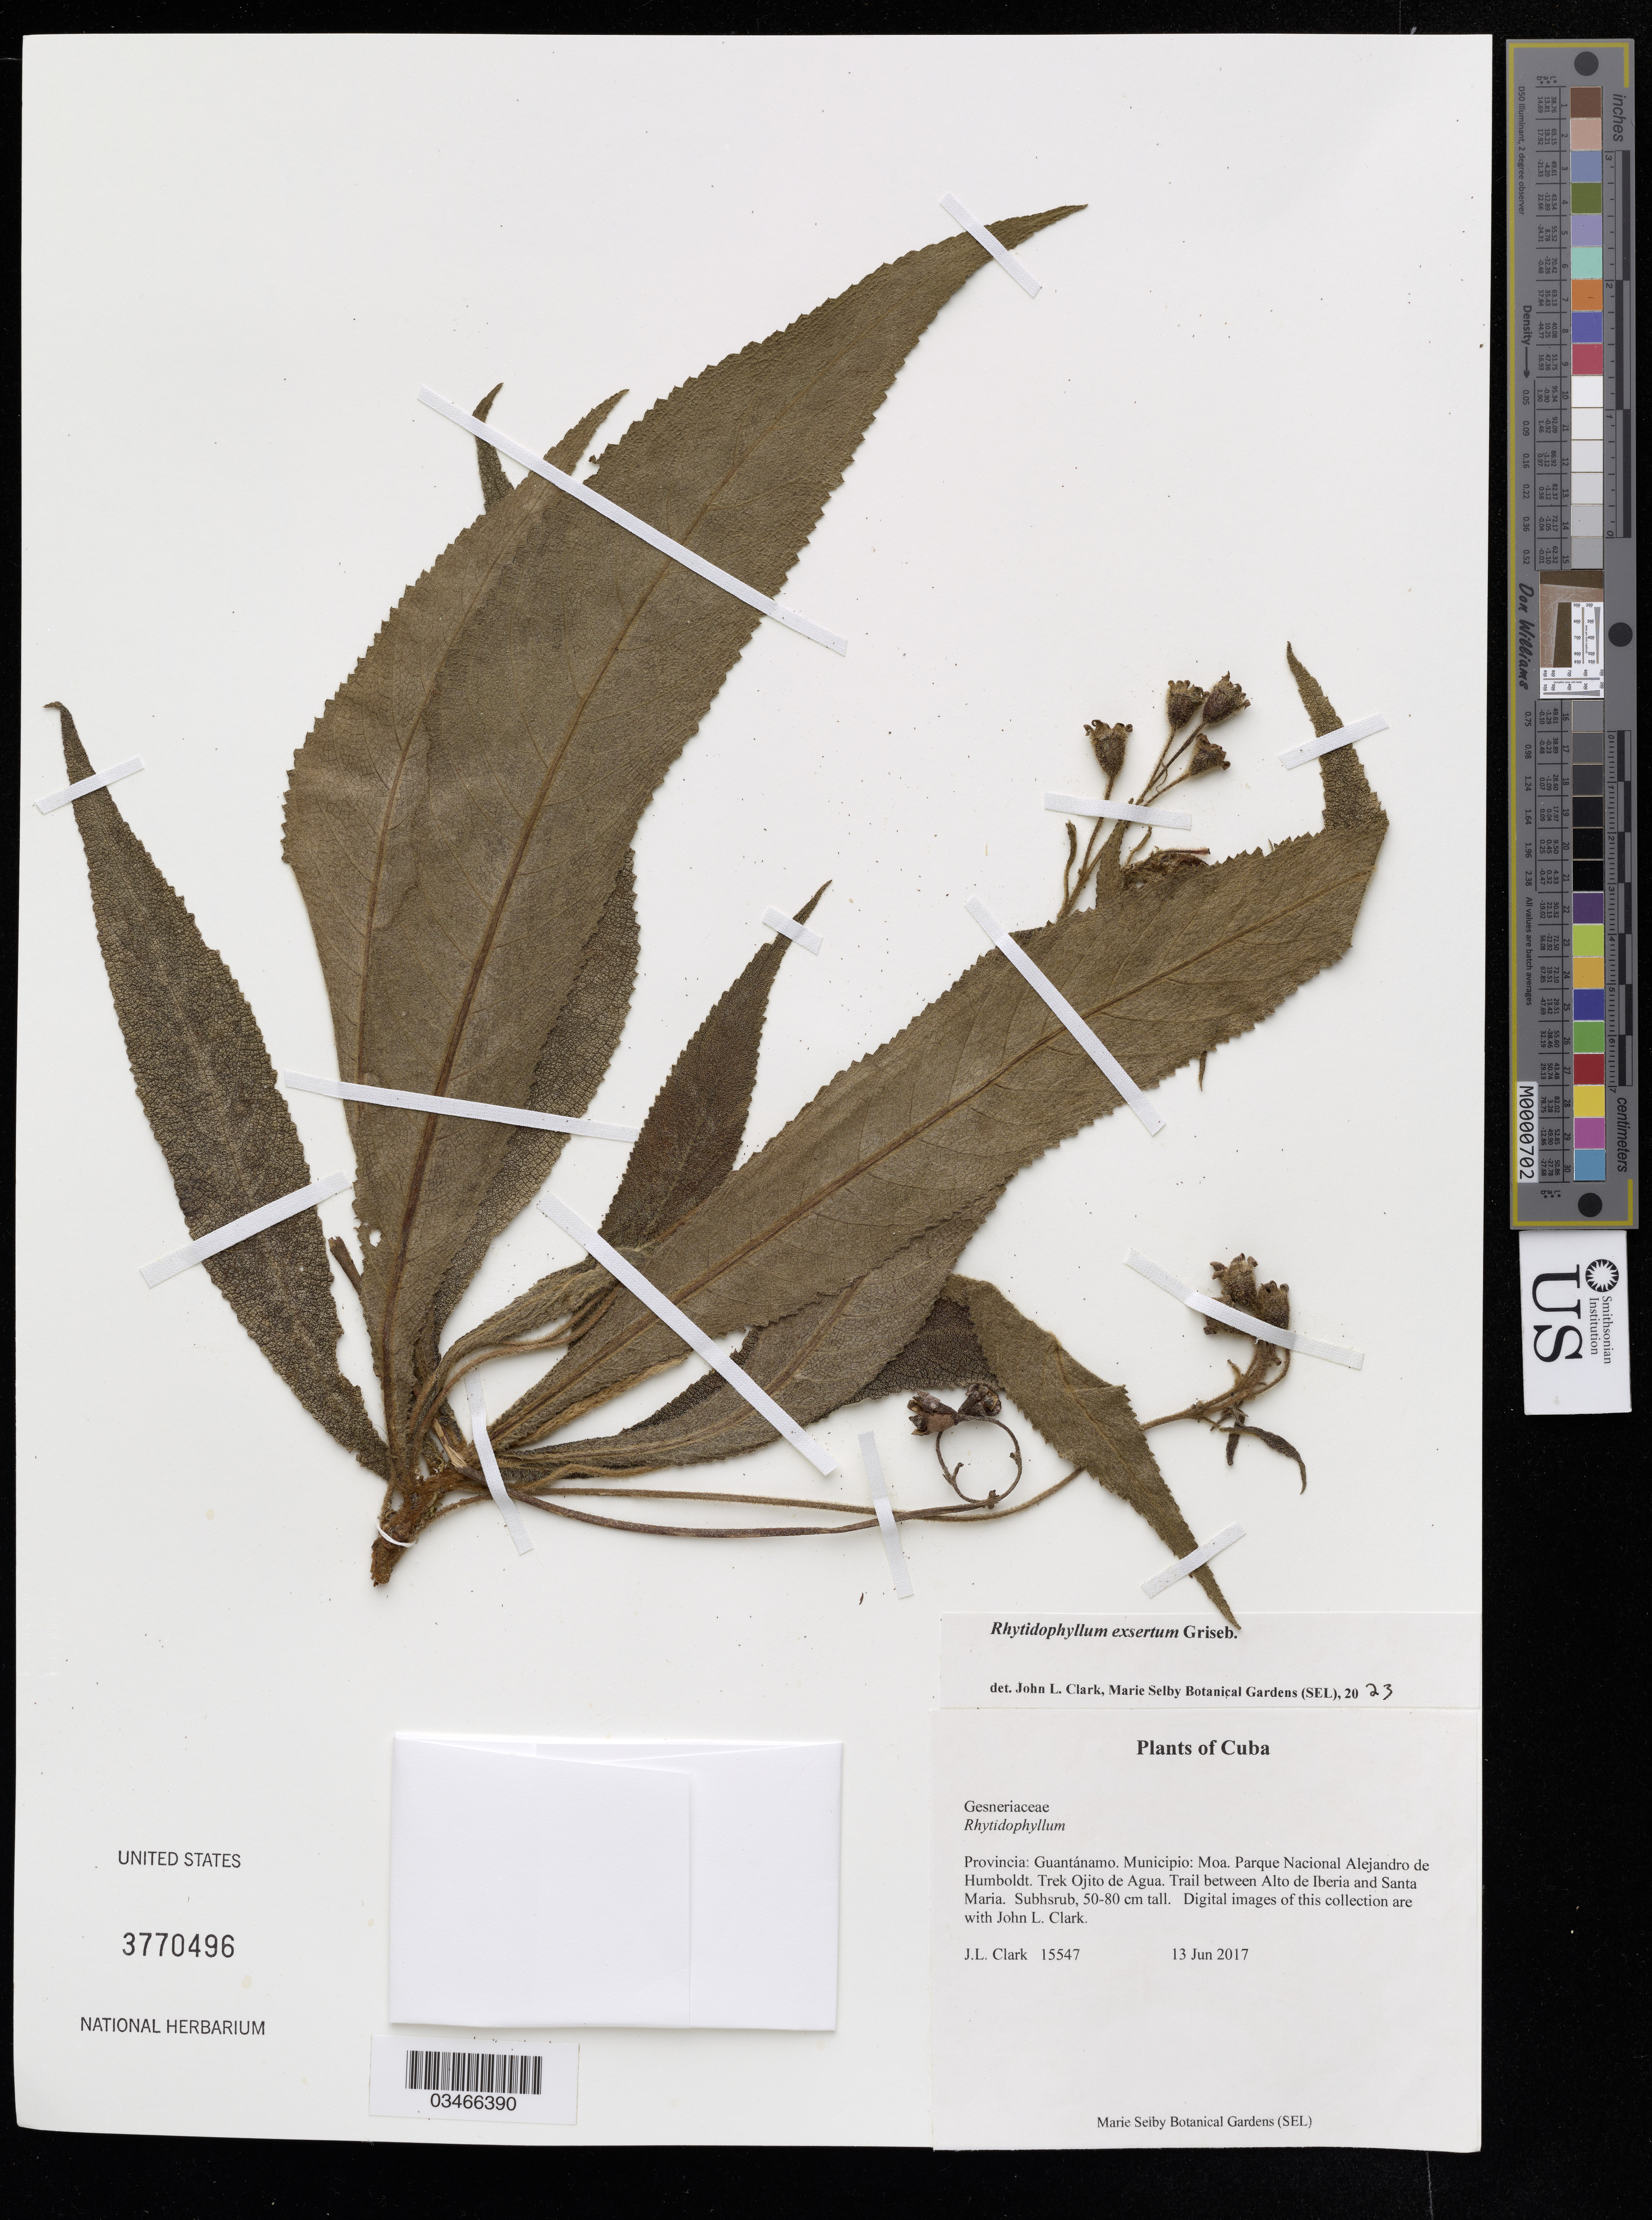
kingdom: Plantae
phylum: Tracheophyta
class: Magnoliopsida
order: Lamiales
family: Gesneriaceae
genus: Rhytidophyllum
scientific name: Rhytidophyllum exsertum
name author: Griseb.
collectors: J. Clark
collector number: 15547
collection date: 2017-06-13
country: Cuba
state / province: Guantánamo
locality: Municipio: Moa. Parque Nacional Alejandro de Humboldt. Trek Ojito de Agua. Trail between Alto de Iberia and Santa Maria.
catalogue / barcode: US 3770496